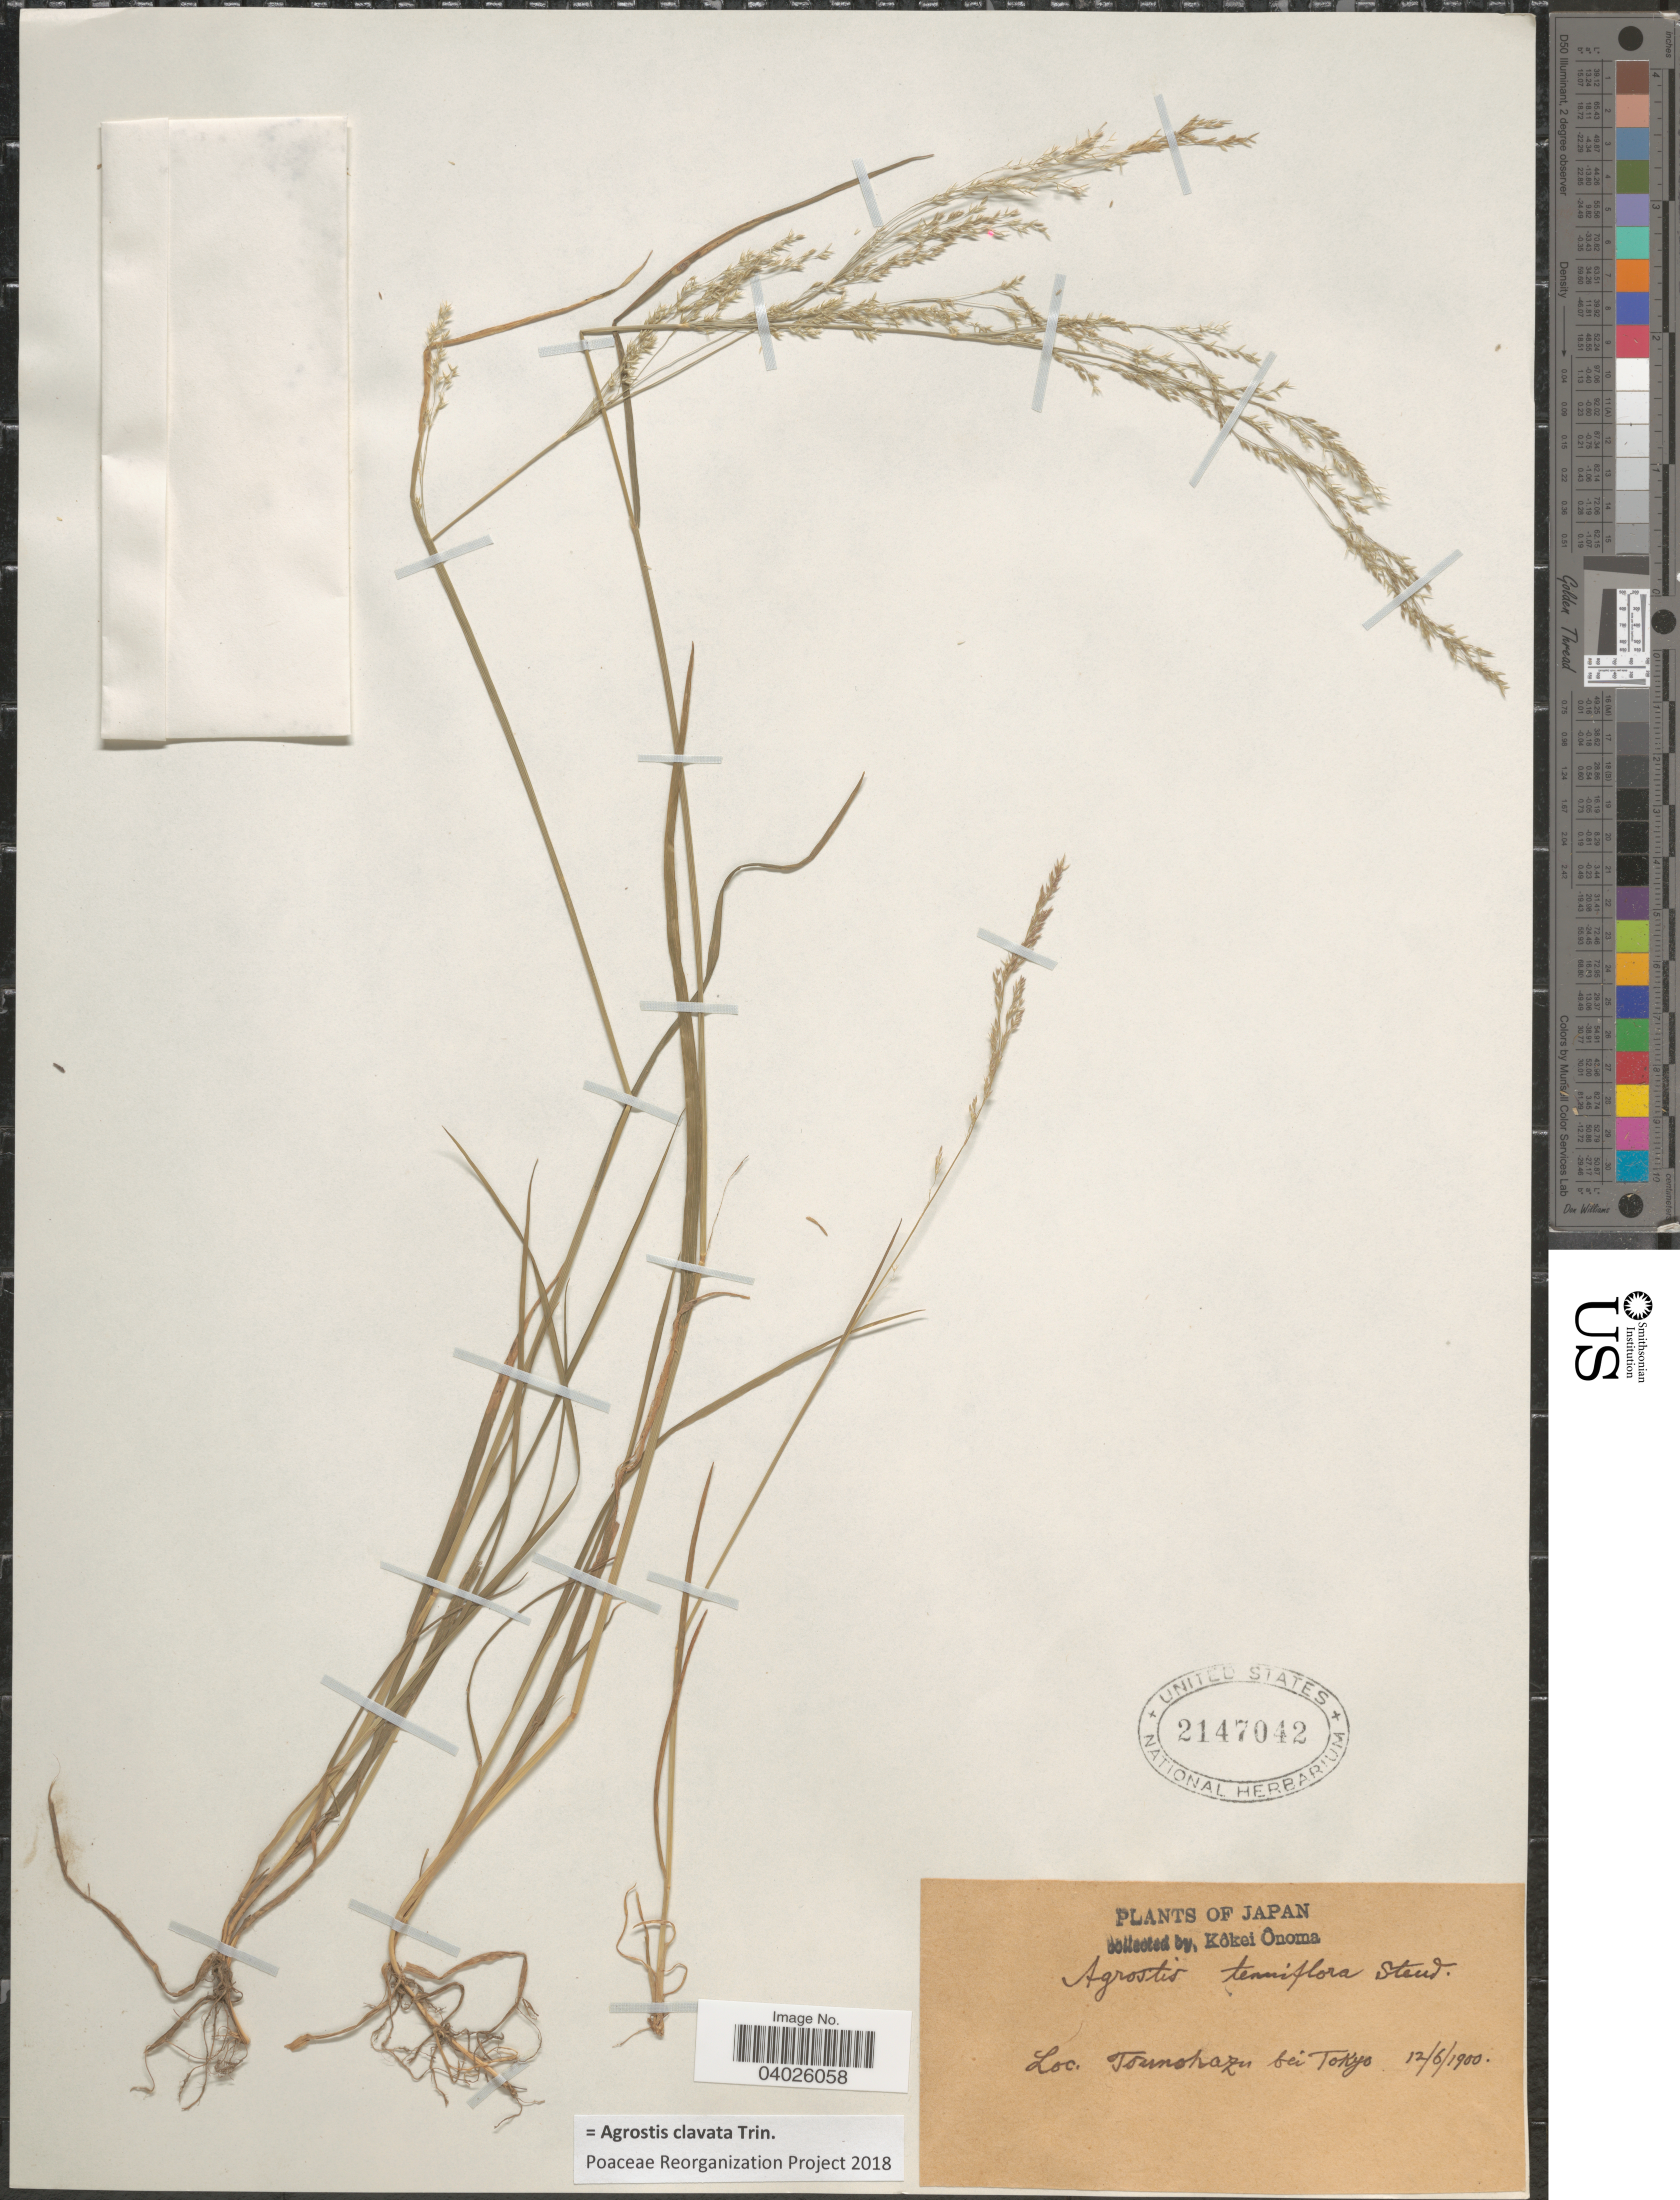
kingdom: Plantae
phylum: Tracheophyta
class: Liliopsida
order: Poales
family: Poaceae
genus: Agrostis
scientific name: Agrostis clavata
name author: Trin.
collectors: K. Onoma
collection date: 1900-06-12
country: Japan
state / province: Tokyo, Federal City of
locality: Tounshazu [interpreted] bei Tokyo.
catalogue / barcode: US 2147042